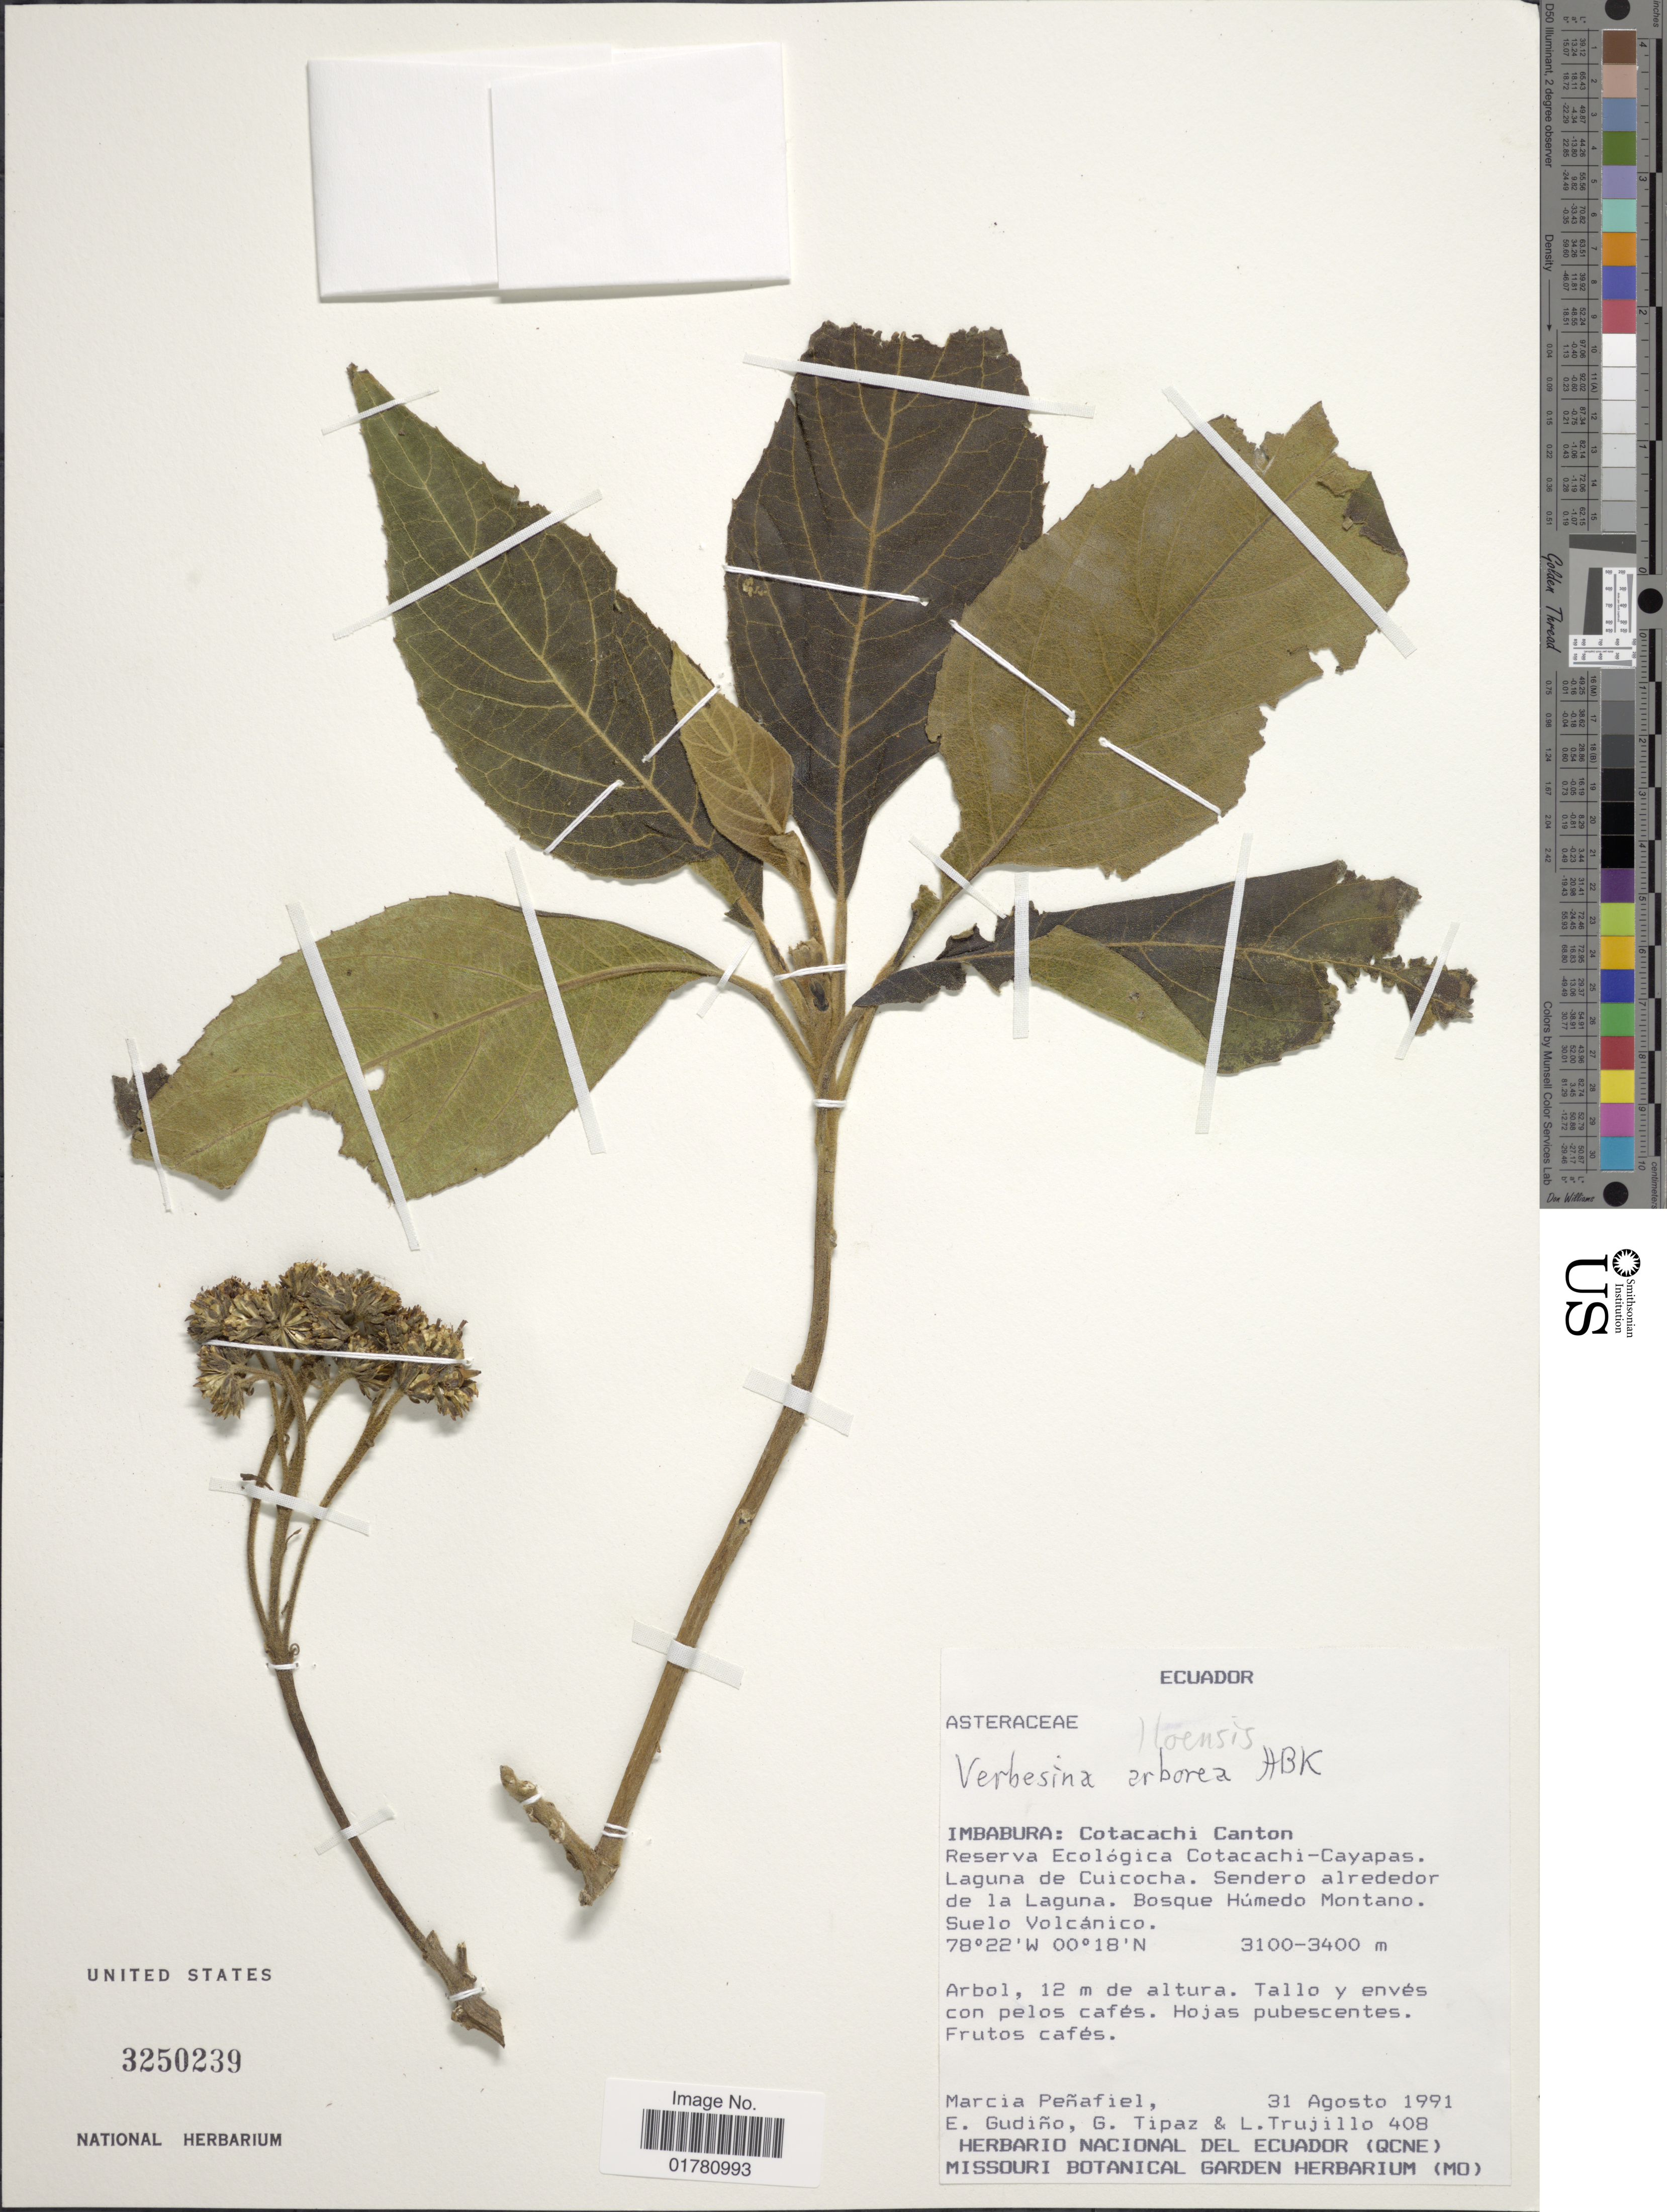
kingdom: Plantae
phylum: Tracheophyta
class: Magnoliopsida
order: Asterales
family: Asteraceae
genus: Verbesina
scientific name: Verbesina lloensis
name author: Hieron.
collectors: M. Penafiel, E. Gudiño, G. Tipaz & L. Trujillo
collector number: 408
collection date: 1991-08-31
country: Ecuador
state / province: Imbabura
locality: Cotacachi Canton, reserva Ecológica Cotacachi-Cayapas. Laguna de Cuicocha. Sendero alrededpr de la Laguna. Bosque Húmedo Montano. Suelo Volcánico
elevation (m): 3100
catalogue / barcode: US 3250239